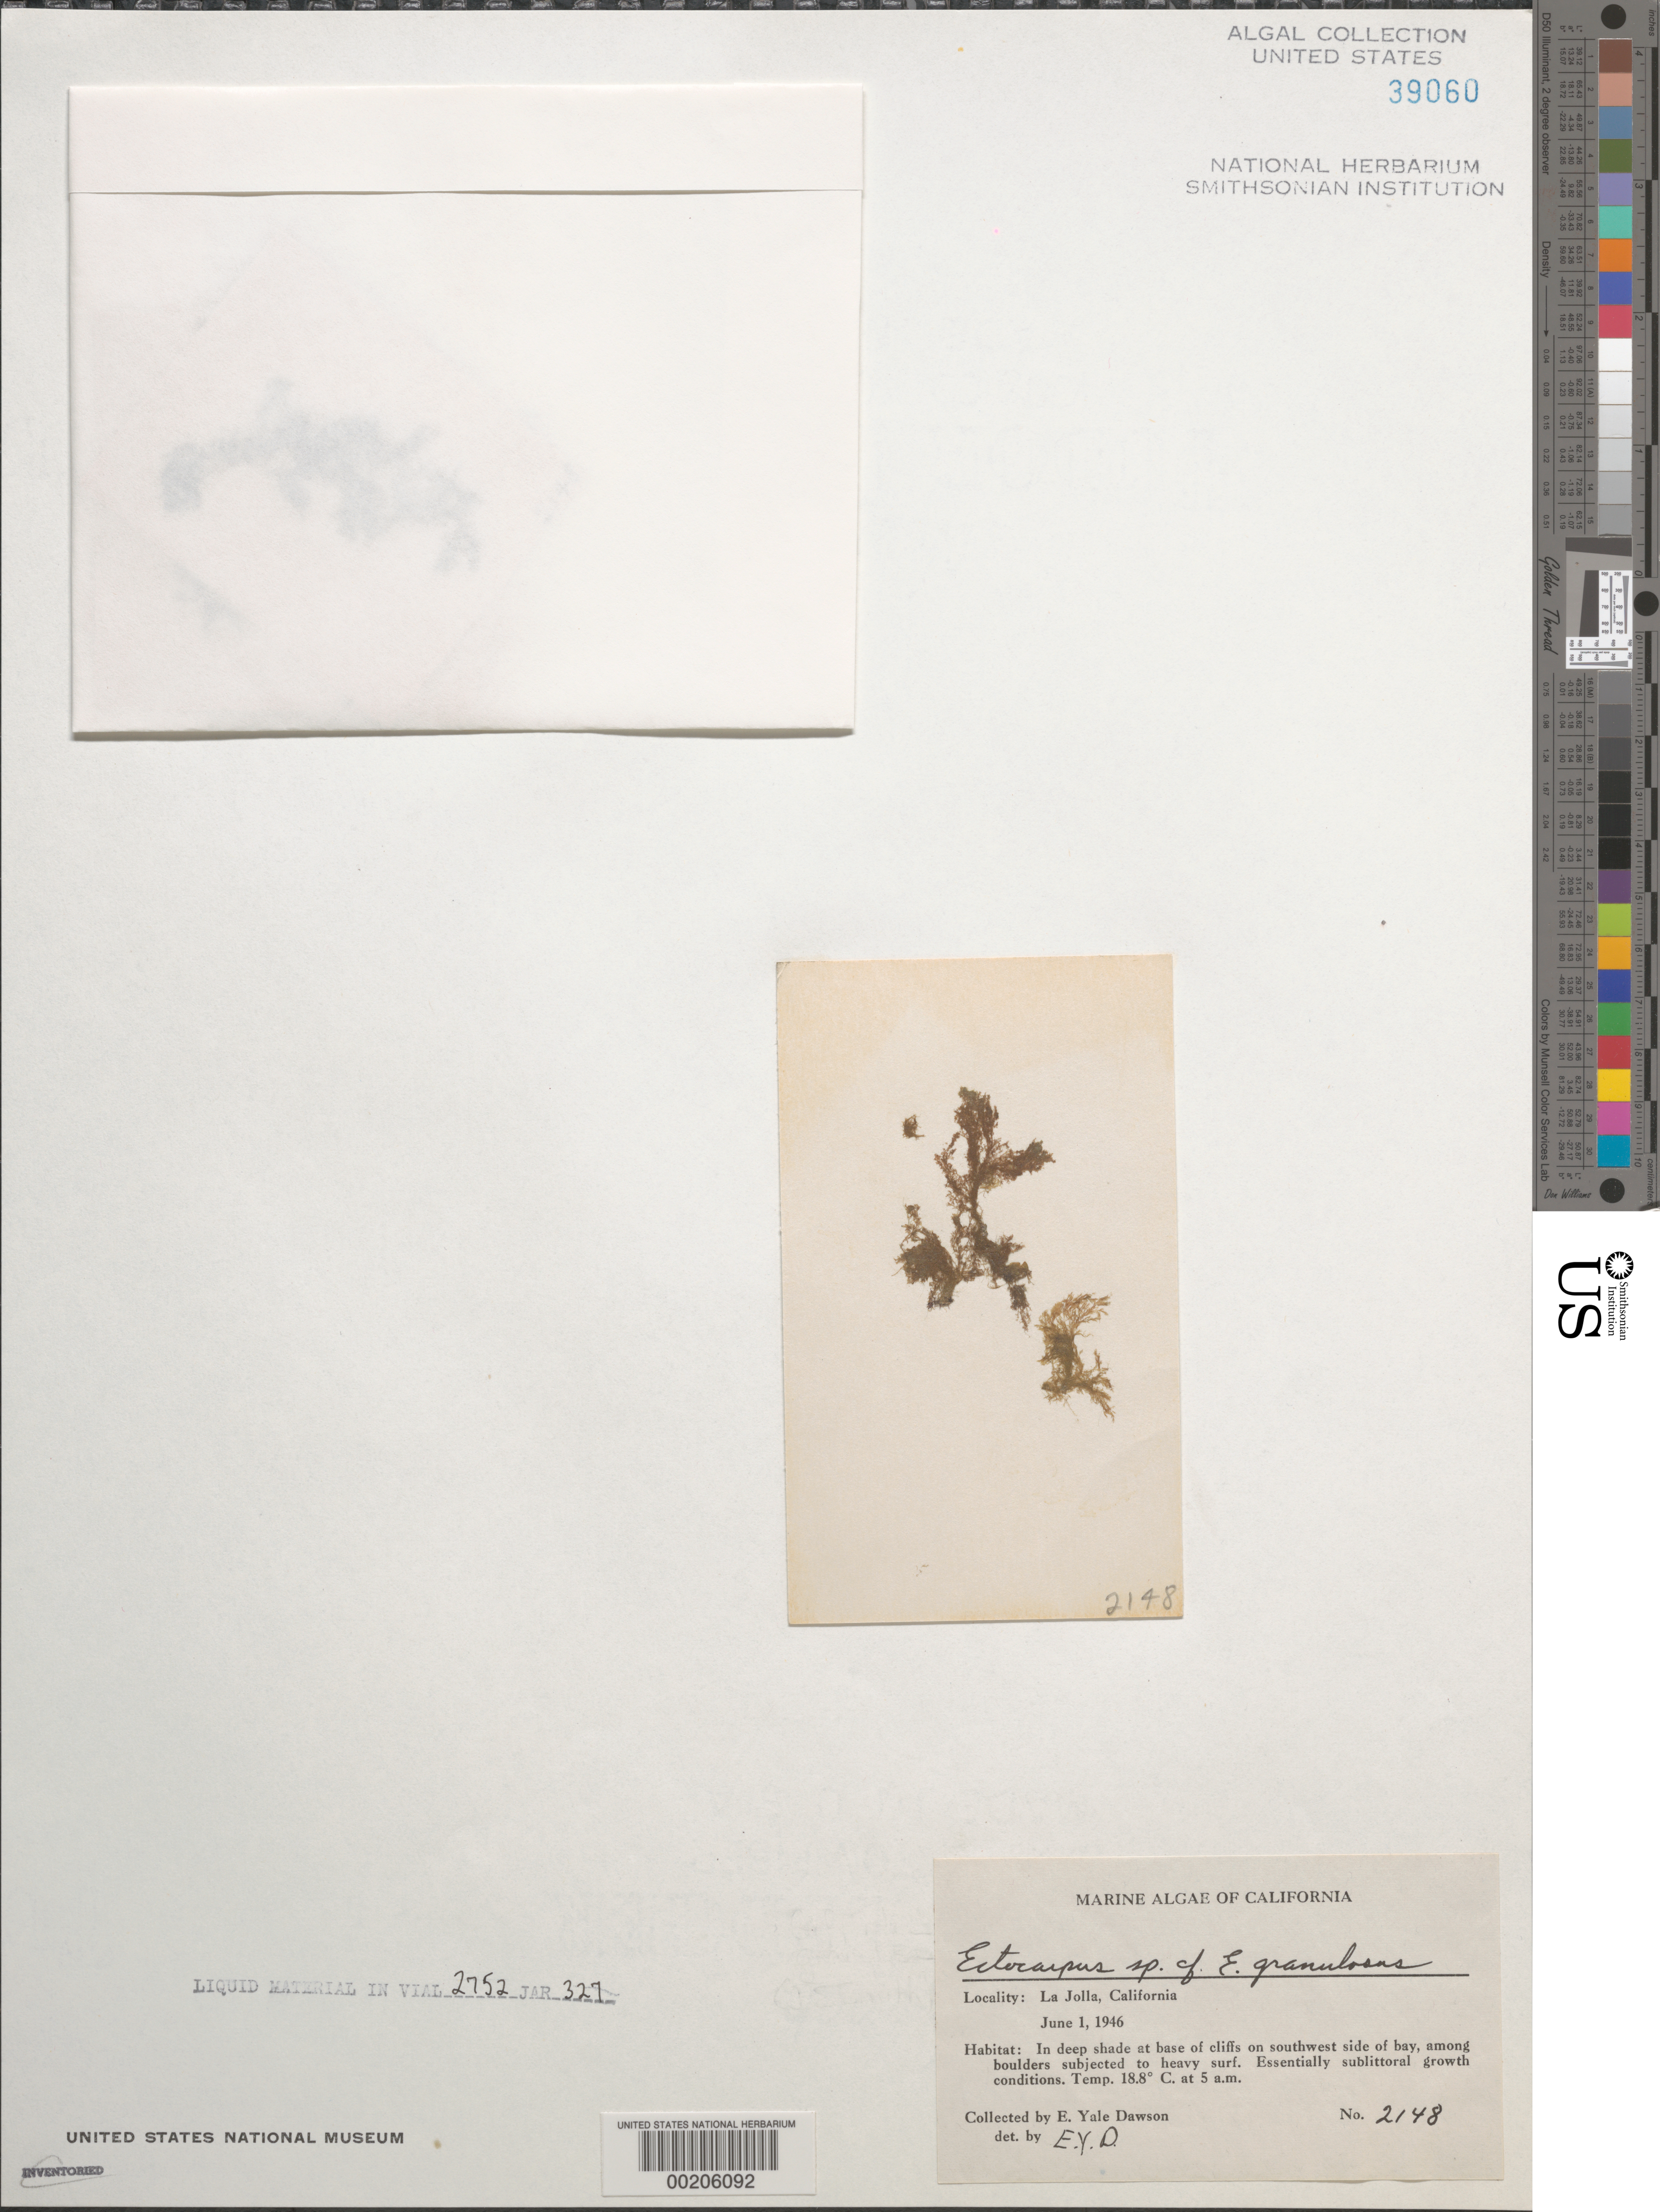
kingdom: Chromista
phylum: Ochrophyta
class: Phaeophyceae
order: Ectocarpales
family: Acinetosporaceae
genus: Hincksia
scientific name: Hincksia granulosa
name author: (Sm.) P.C. Silva in P.C. Silva et al.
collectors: E. Y. Dawson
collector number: EYD 2148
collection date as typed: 01 Jun 1946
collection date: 1946-06-01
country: United States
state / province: California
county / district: San Diego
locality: La Jolla, southwest La Jolla Bay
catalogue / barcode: US 39060